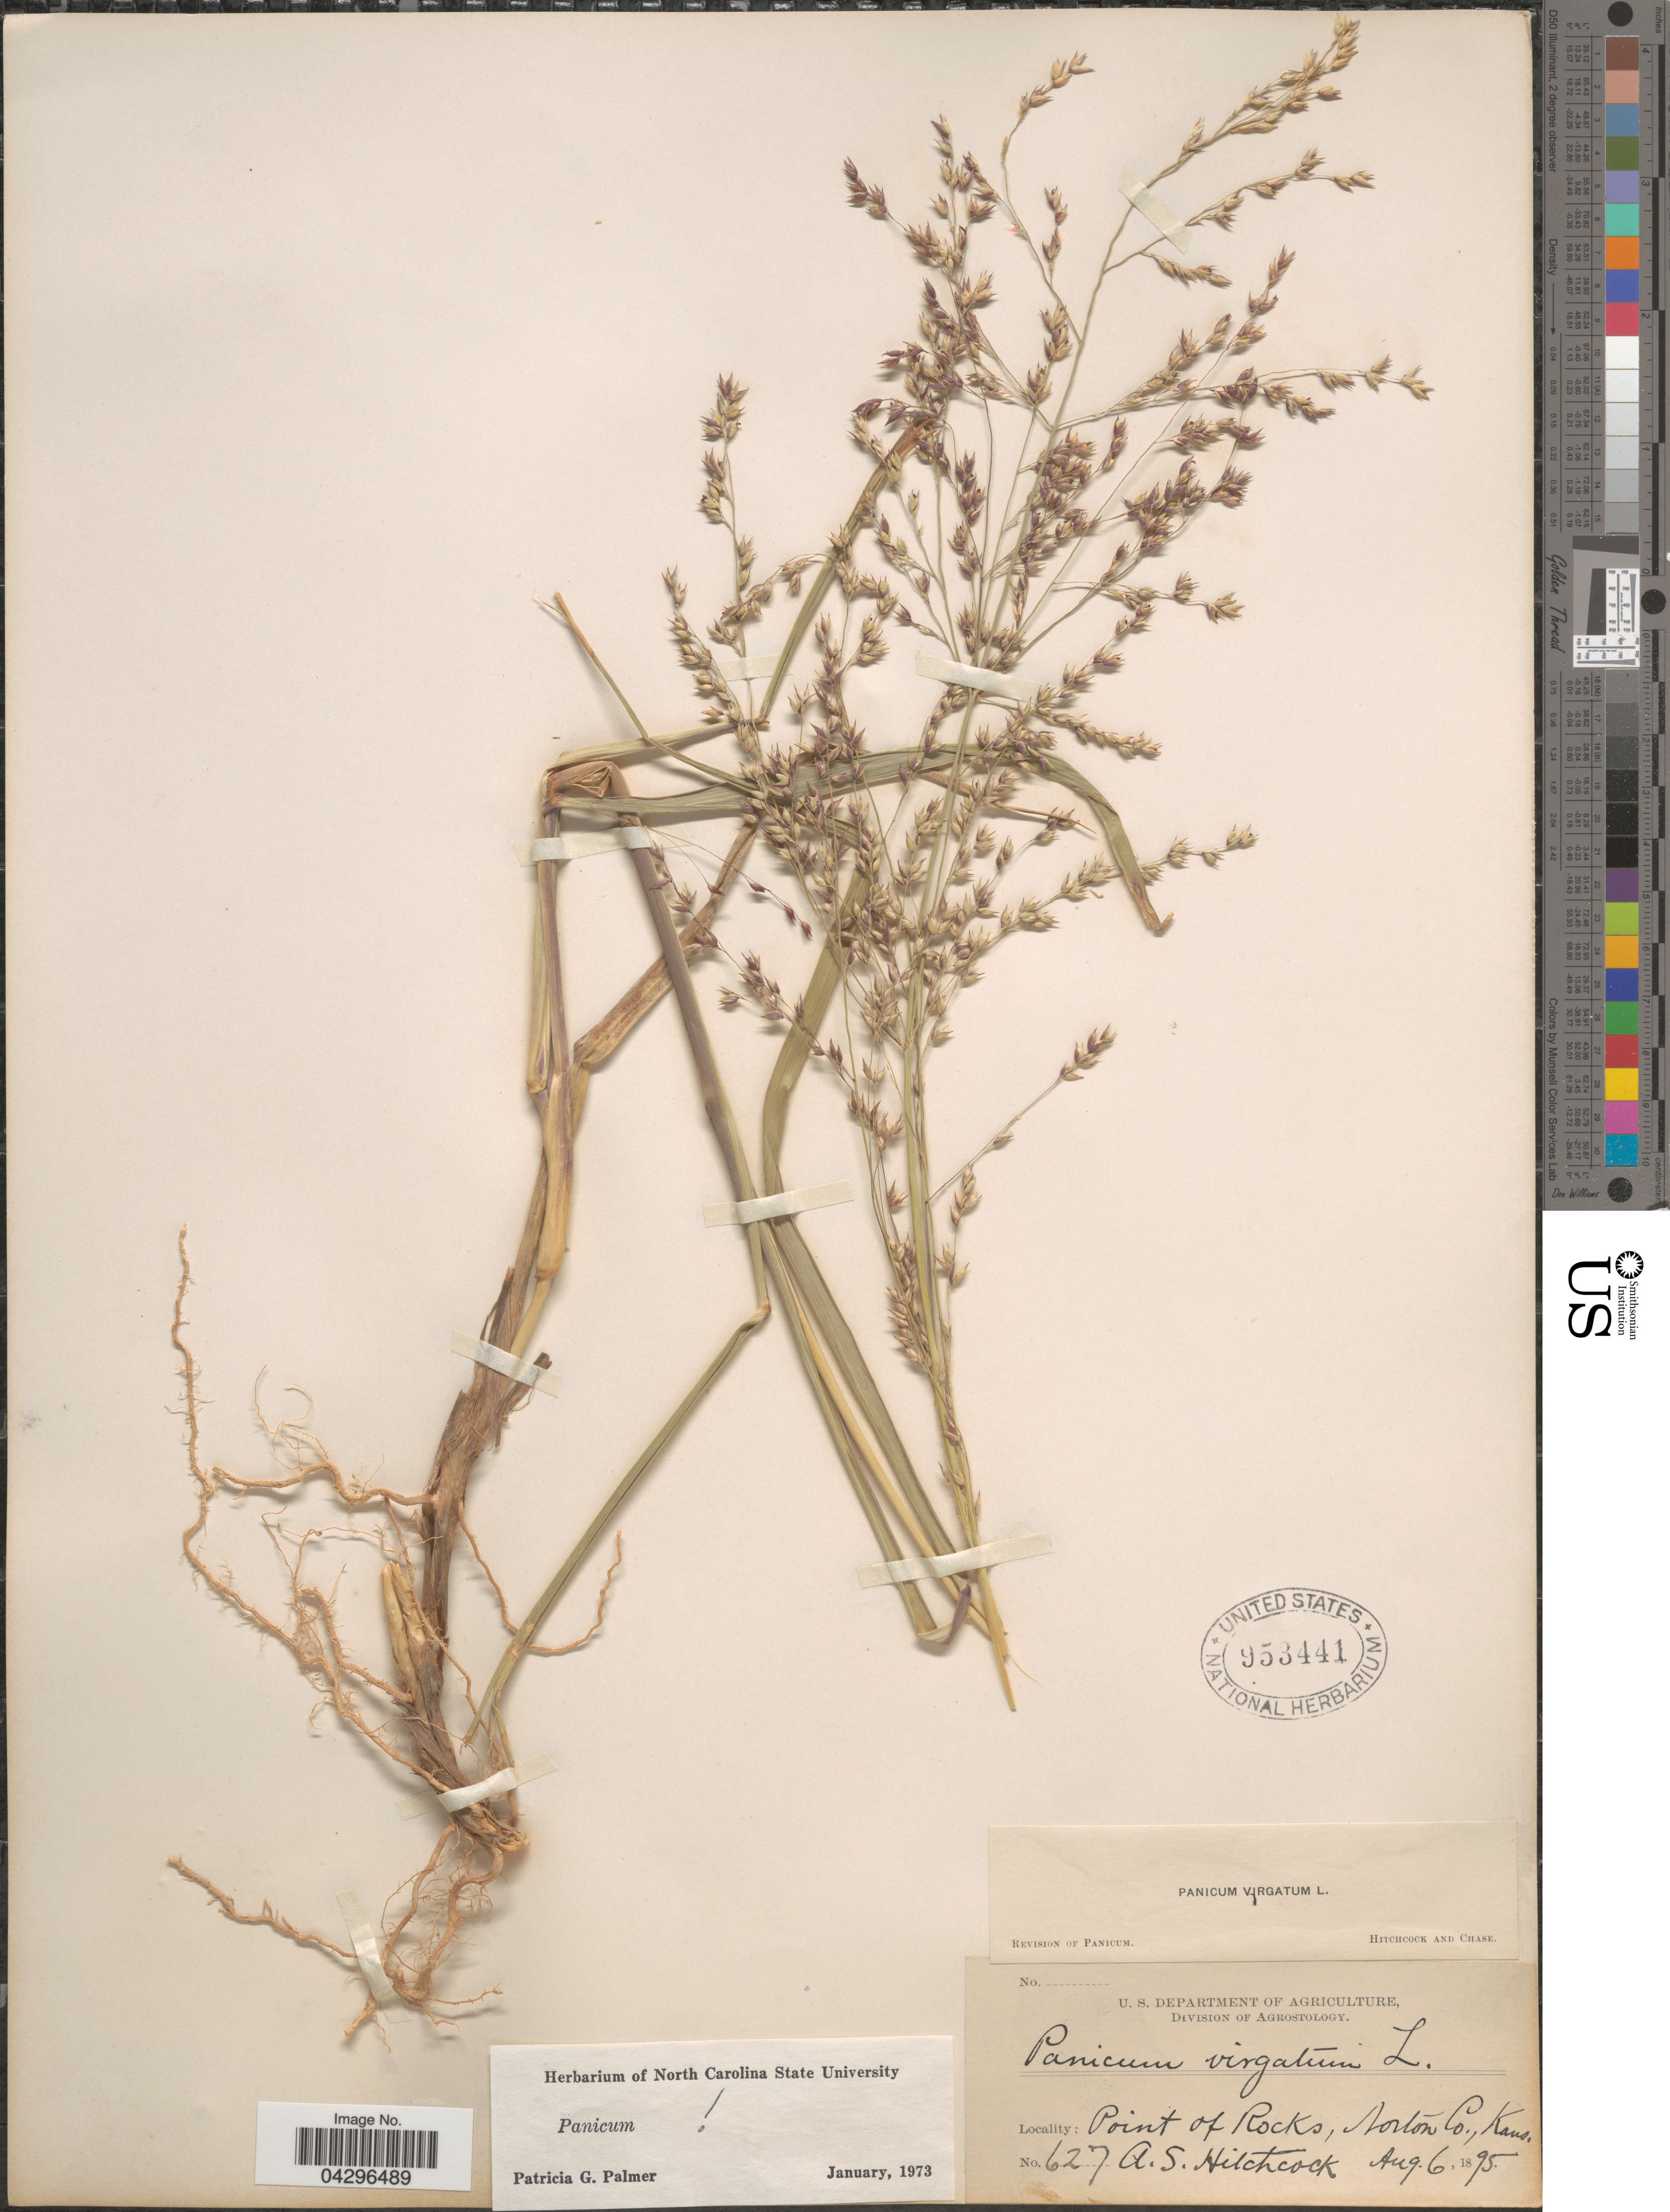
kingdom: Plantae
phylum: Tracheophyta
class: Liliopsida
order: Poales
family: Poaceae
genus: Panicum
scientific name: Panicum virgatum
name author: L.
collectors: A. S. Hitchcock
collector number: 627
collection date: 1895-08-06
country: United States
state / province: Kansas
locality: Point of Rocks, Norton Co.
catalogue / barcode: US 953441